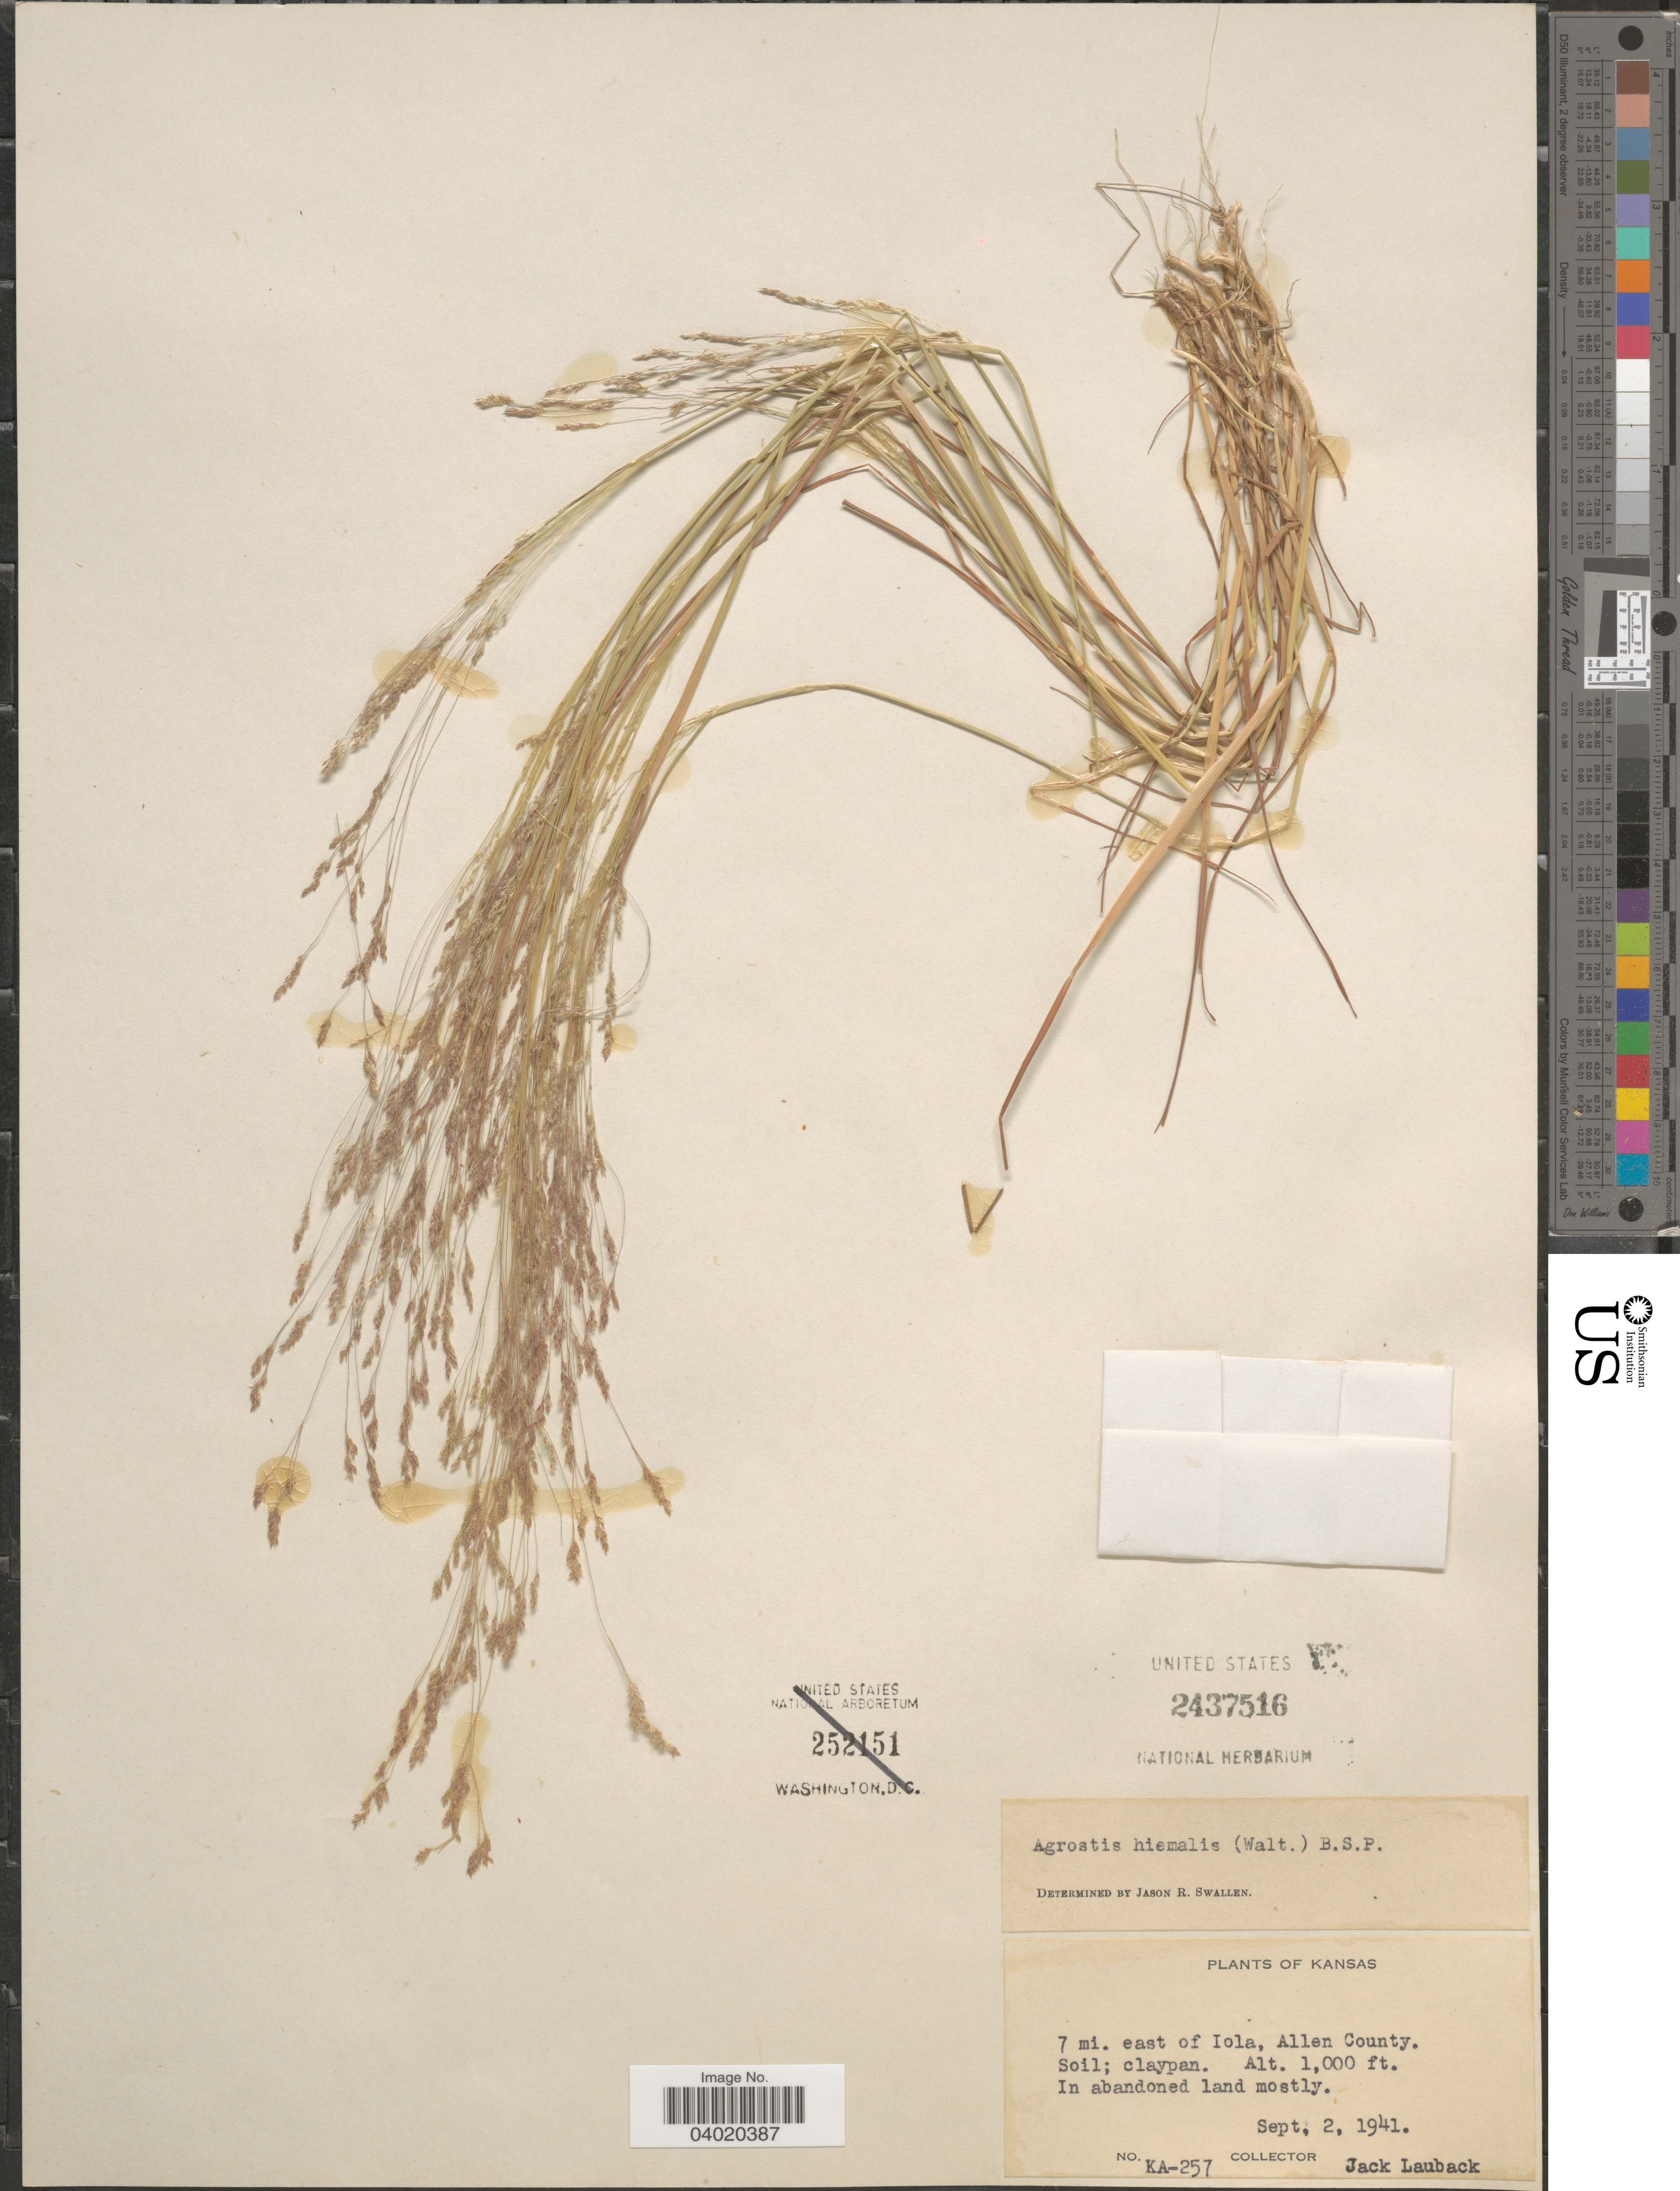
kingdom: Plantae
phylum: Tracheophyta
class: Liliopsida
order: Poales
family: Poaceae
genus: Agrostis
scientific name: Agrostis hyemalis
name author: (Walter) Britton et al.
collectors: J. Lauback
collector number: KA-257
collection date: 1941-09-02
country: United States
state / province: Kansas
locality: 7 mi. east of Iola, Allen County.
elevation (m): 305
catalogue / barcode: US 2437516